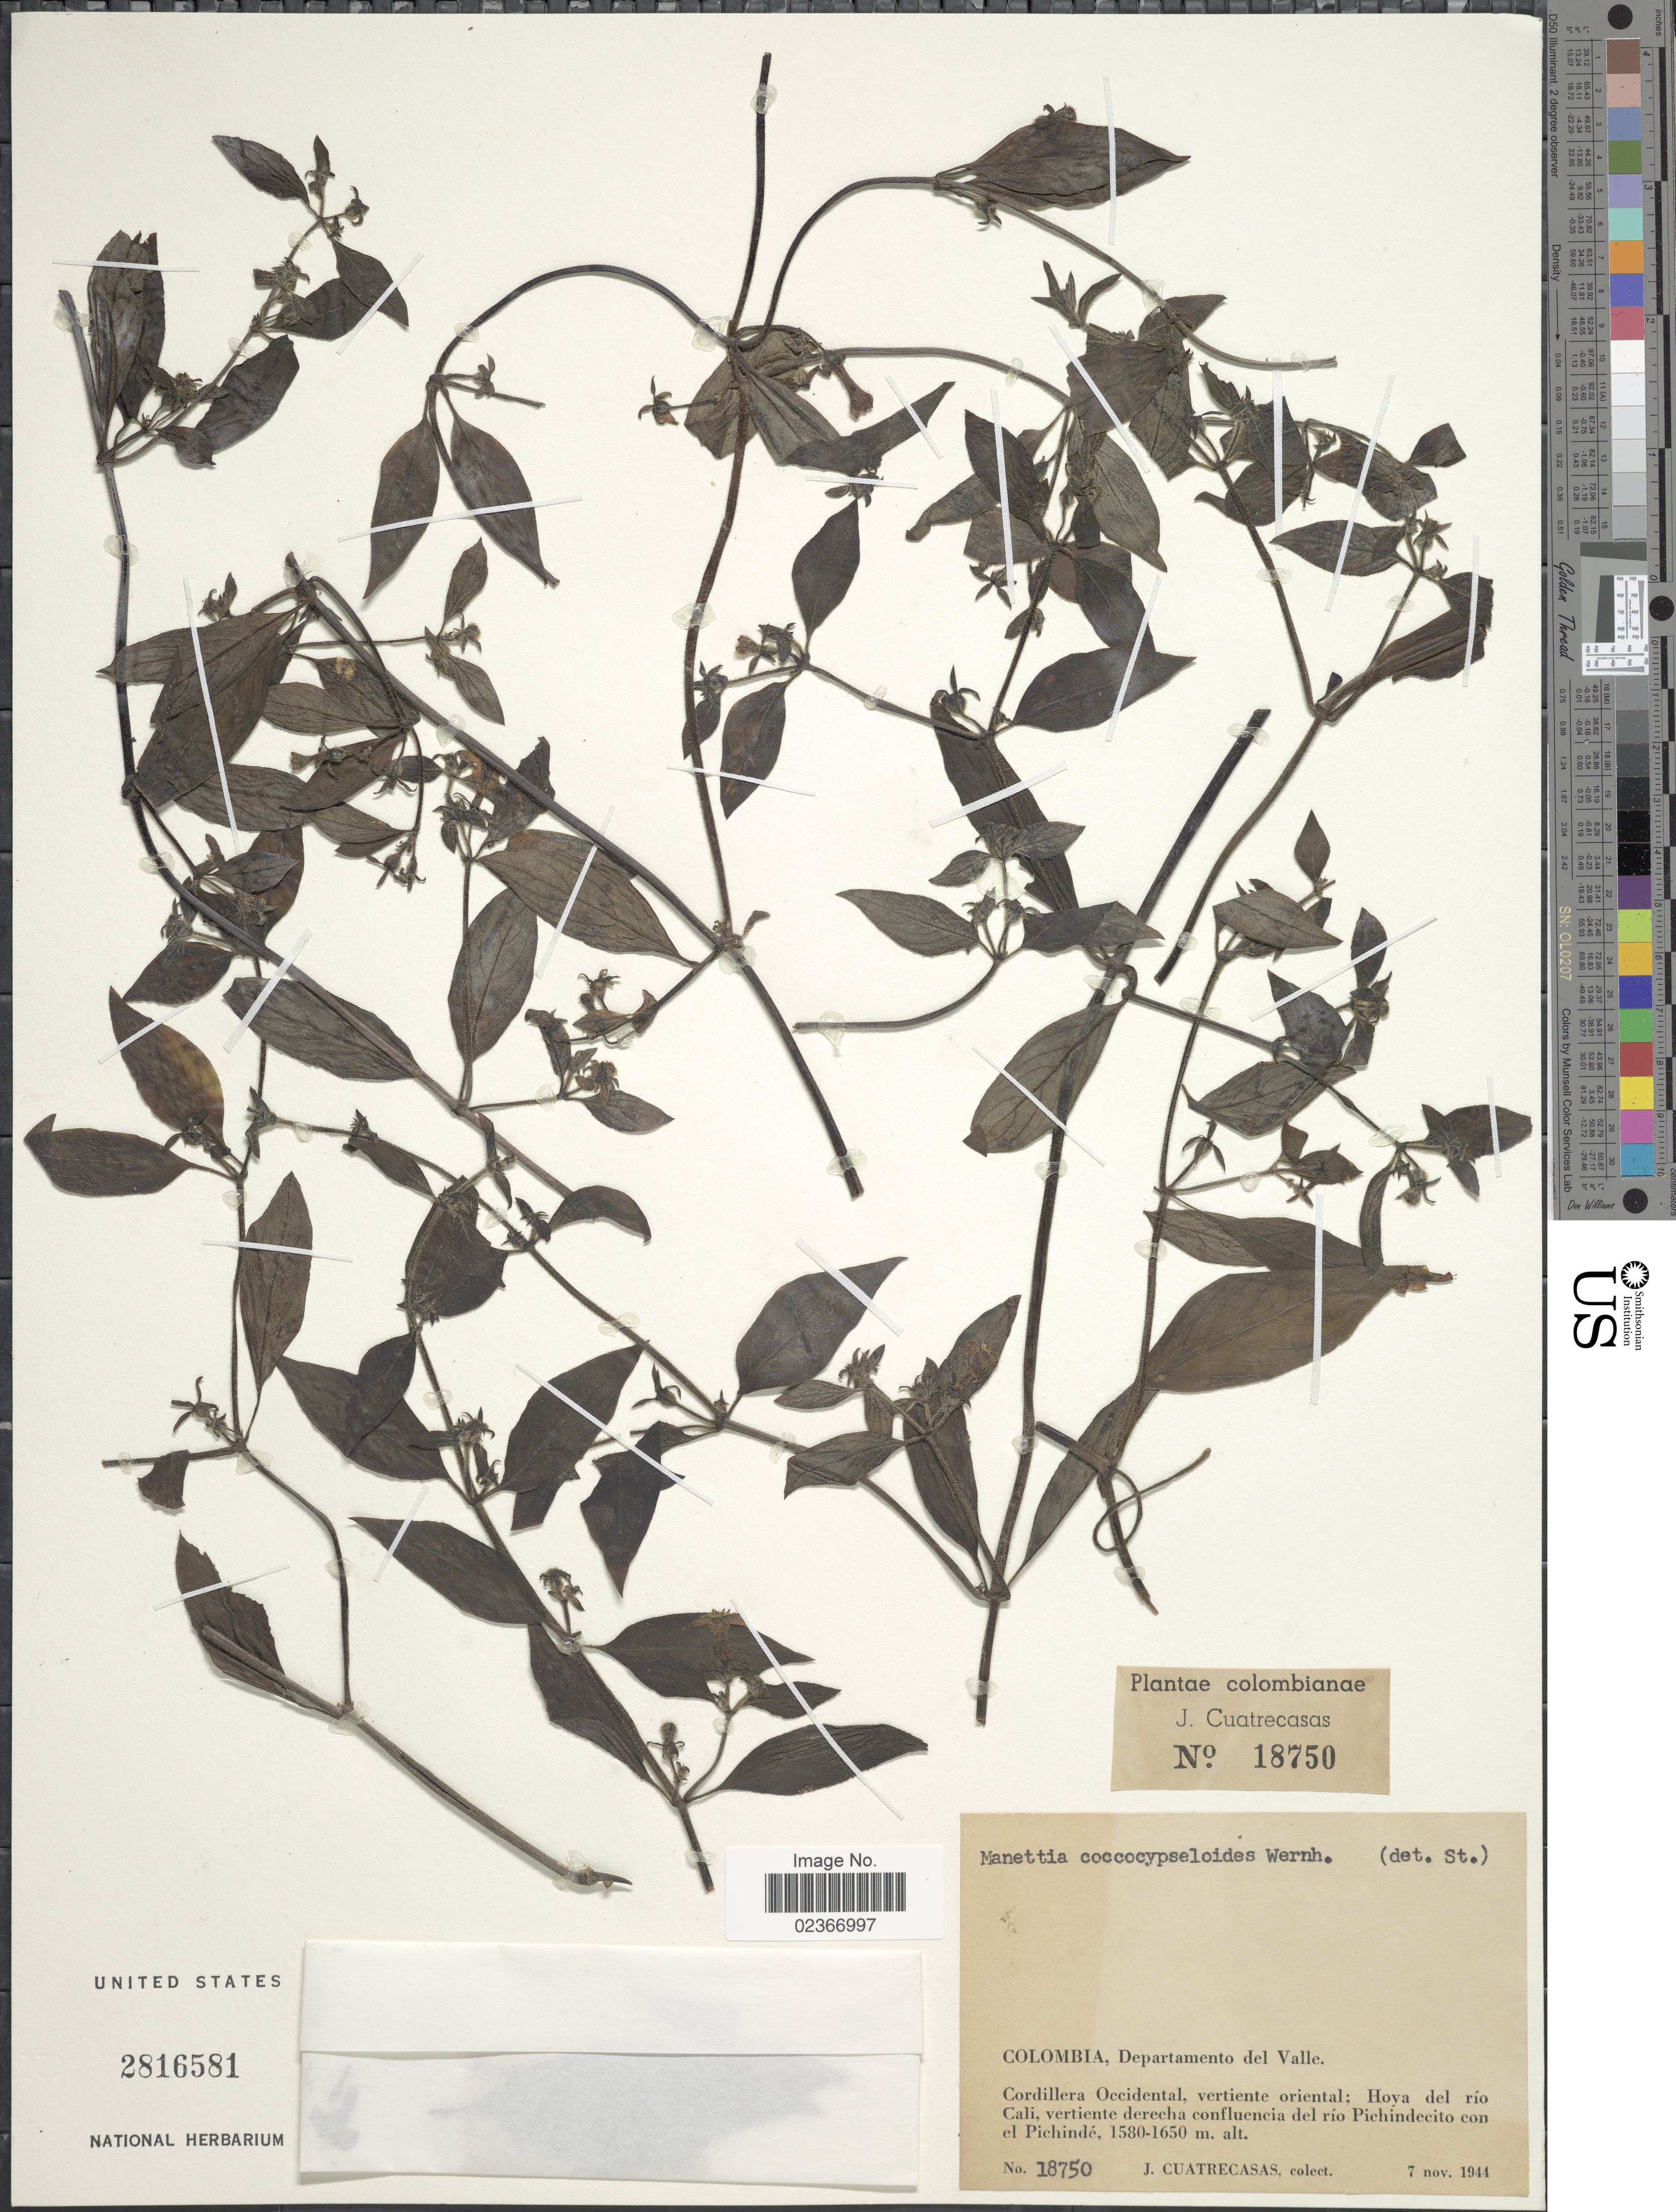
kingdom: Plantae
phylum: Tracheophyta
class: Magnoliopsida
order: Gentianales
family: Rubiaceae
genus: Manettia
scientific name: Manettia coccocypseloides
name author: Wernham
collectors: J. Cuatrecasas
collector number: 18750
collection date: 1944-11-07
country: Colombia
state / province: Valle del Cauca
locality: Departamento del Valle. Cordillera Occidental, vertiente oriental: Hoya del rio Cali, vertiente derecha confluencia del rio Pichindecito con el Pichinde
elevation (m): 1580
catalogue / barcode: US 2816581